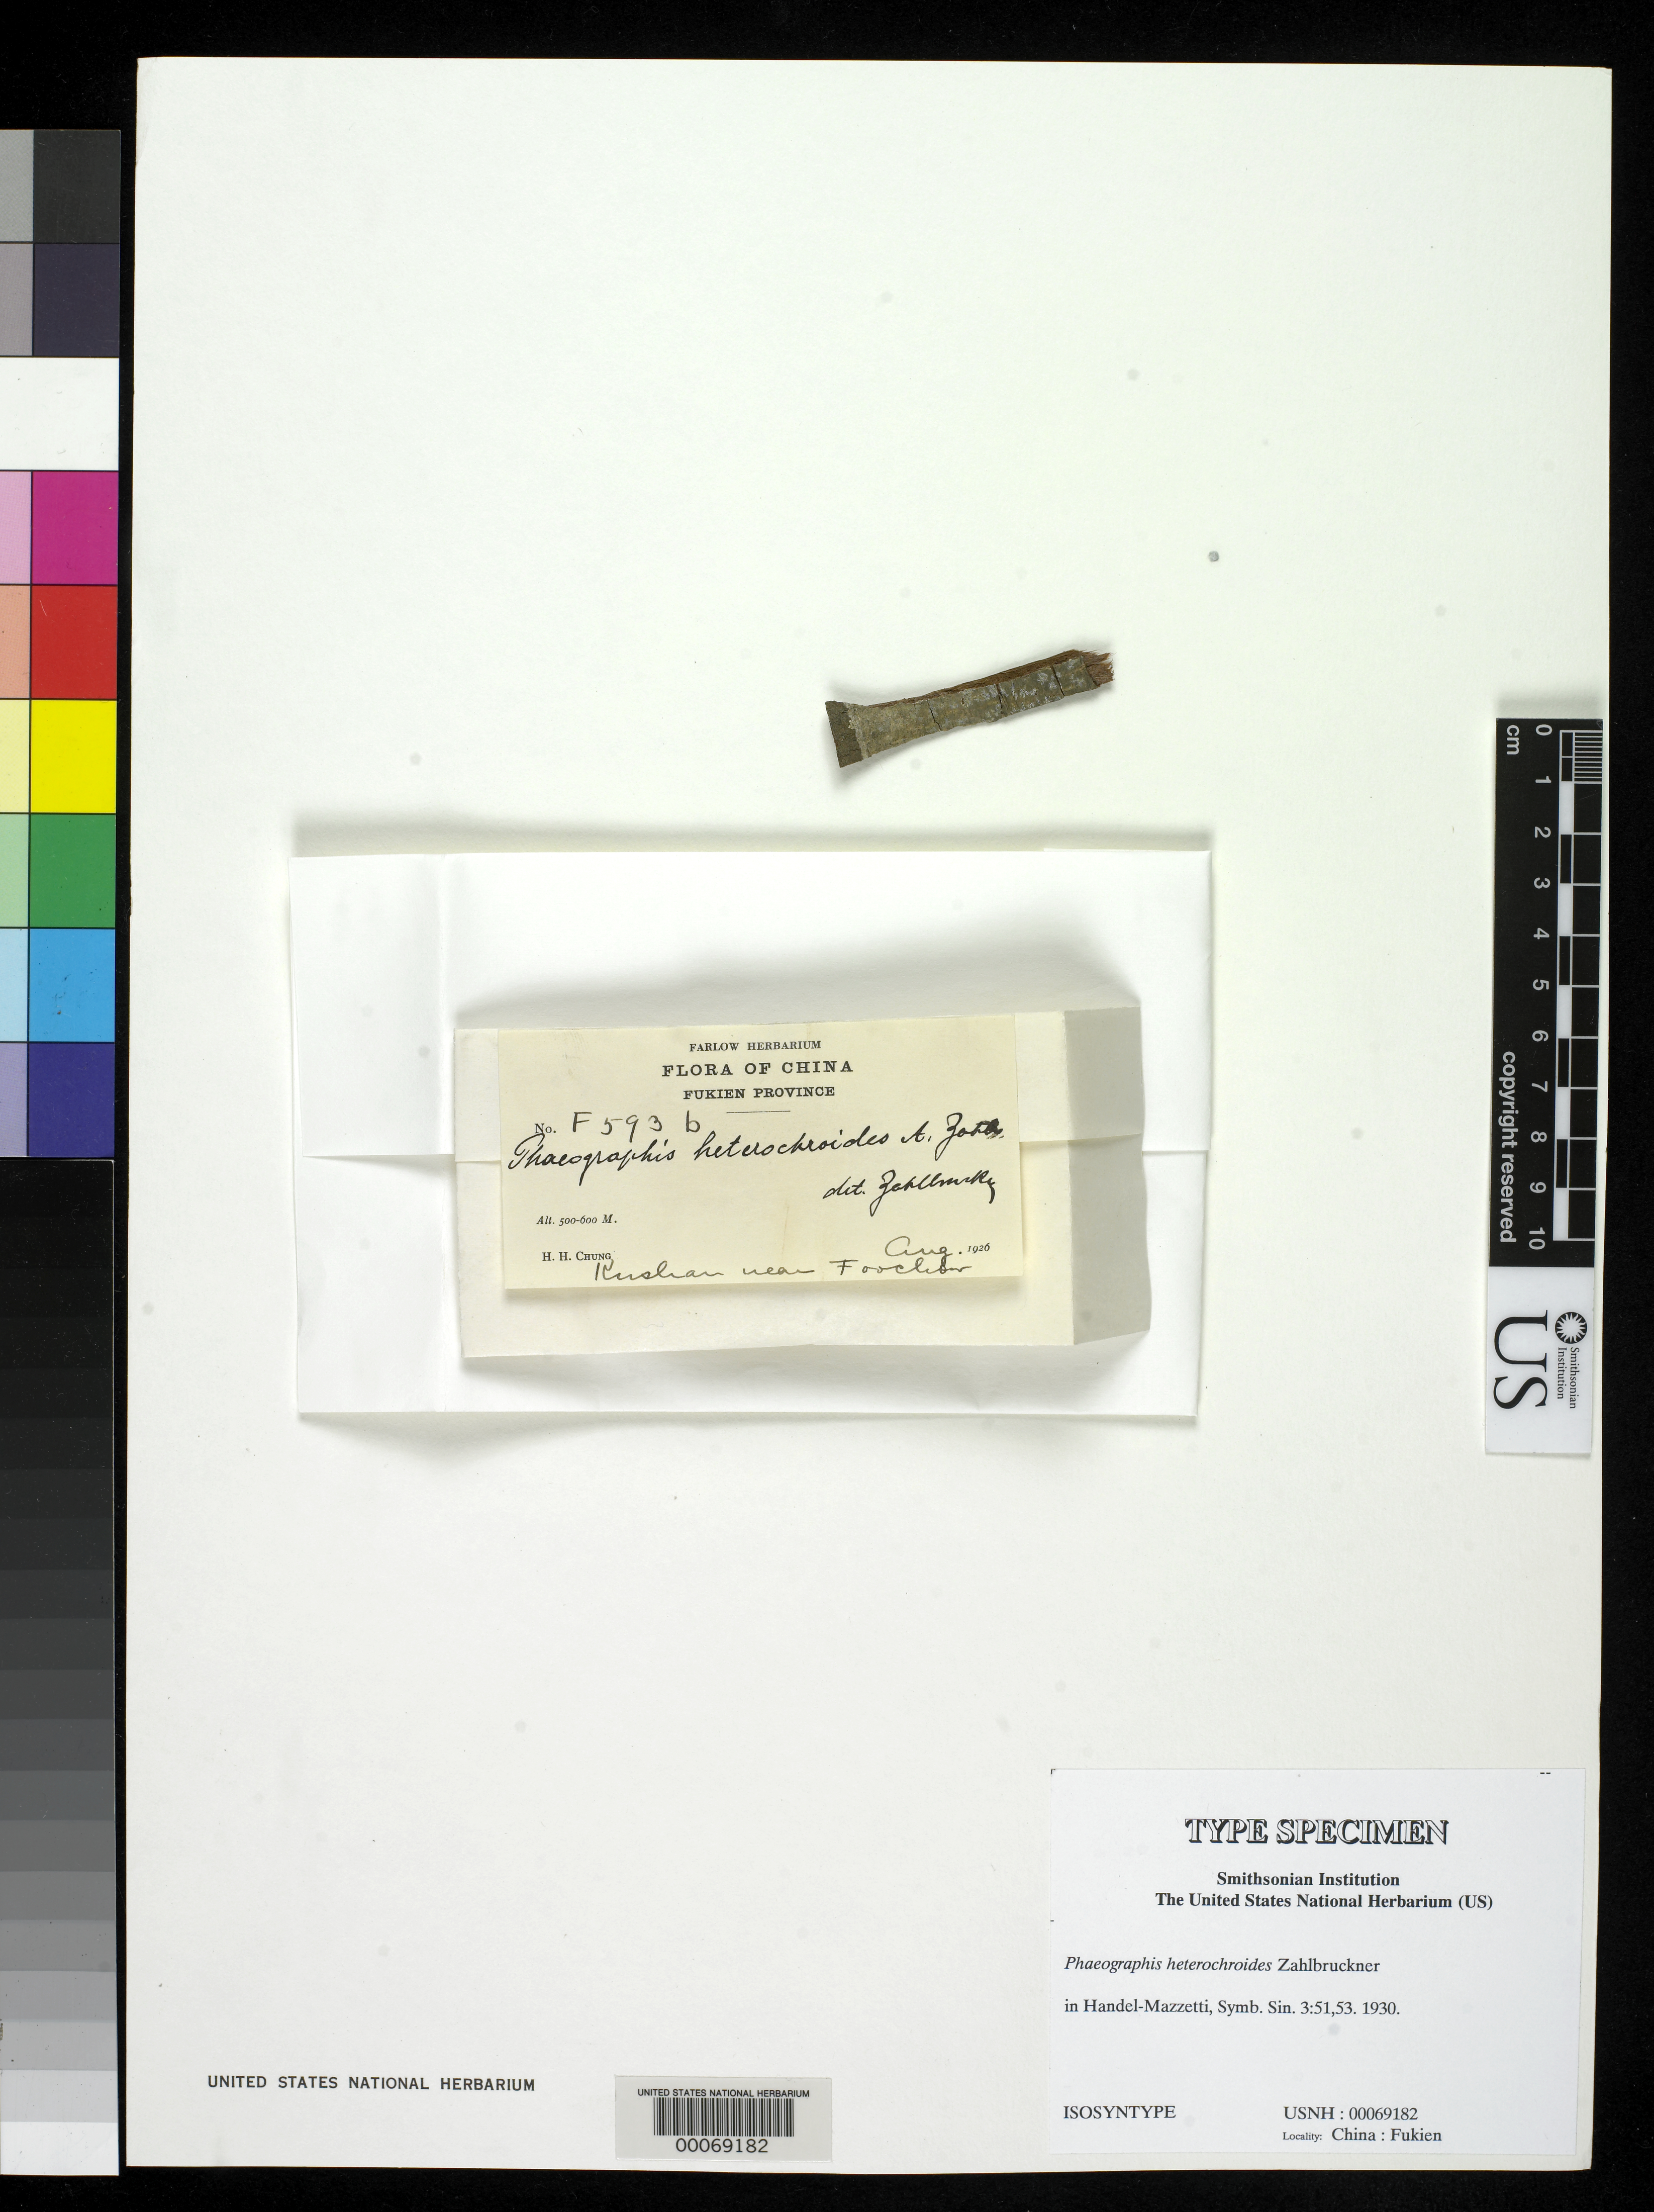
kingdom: Fungi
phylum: Ascomycota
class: Lecanoromycetes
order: Ostropales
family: Graphidaceae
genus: Phaeographis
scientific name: Phaeographis heterochroides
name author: Zahlbr. in Hand.-Mazz.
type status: Isosyntype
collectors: H. Chung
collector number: F593b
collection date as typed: Aug 1926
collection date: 1926-08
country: China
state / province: Fujian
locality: Rushan near Foochow.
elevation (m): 500